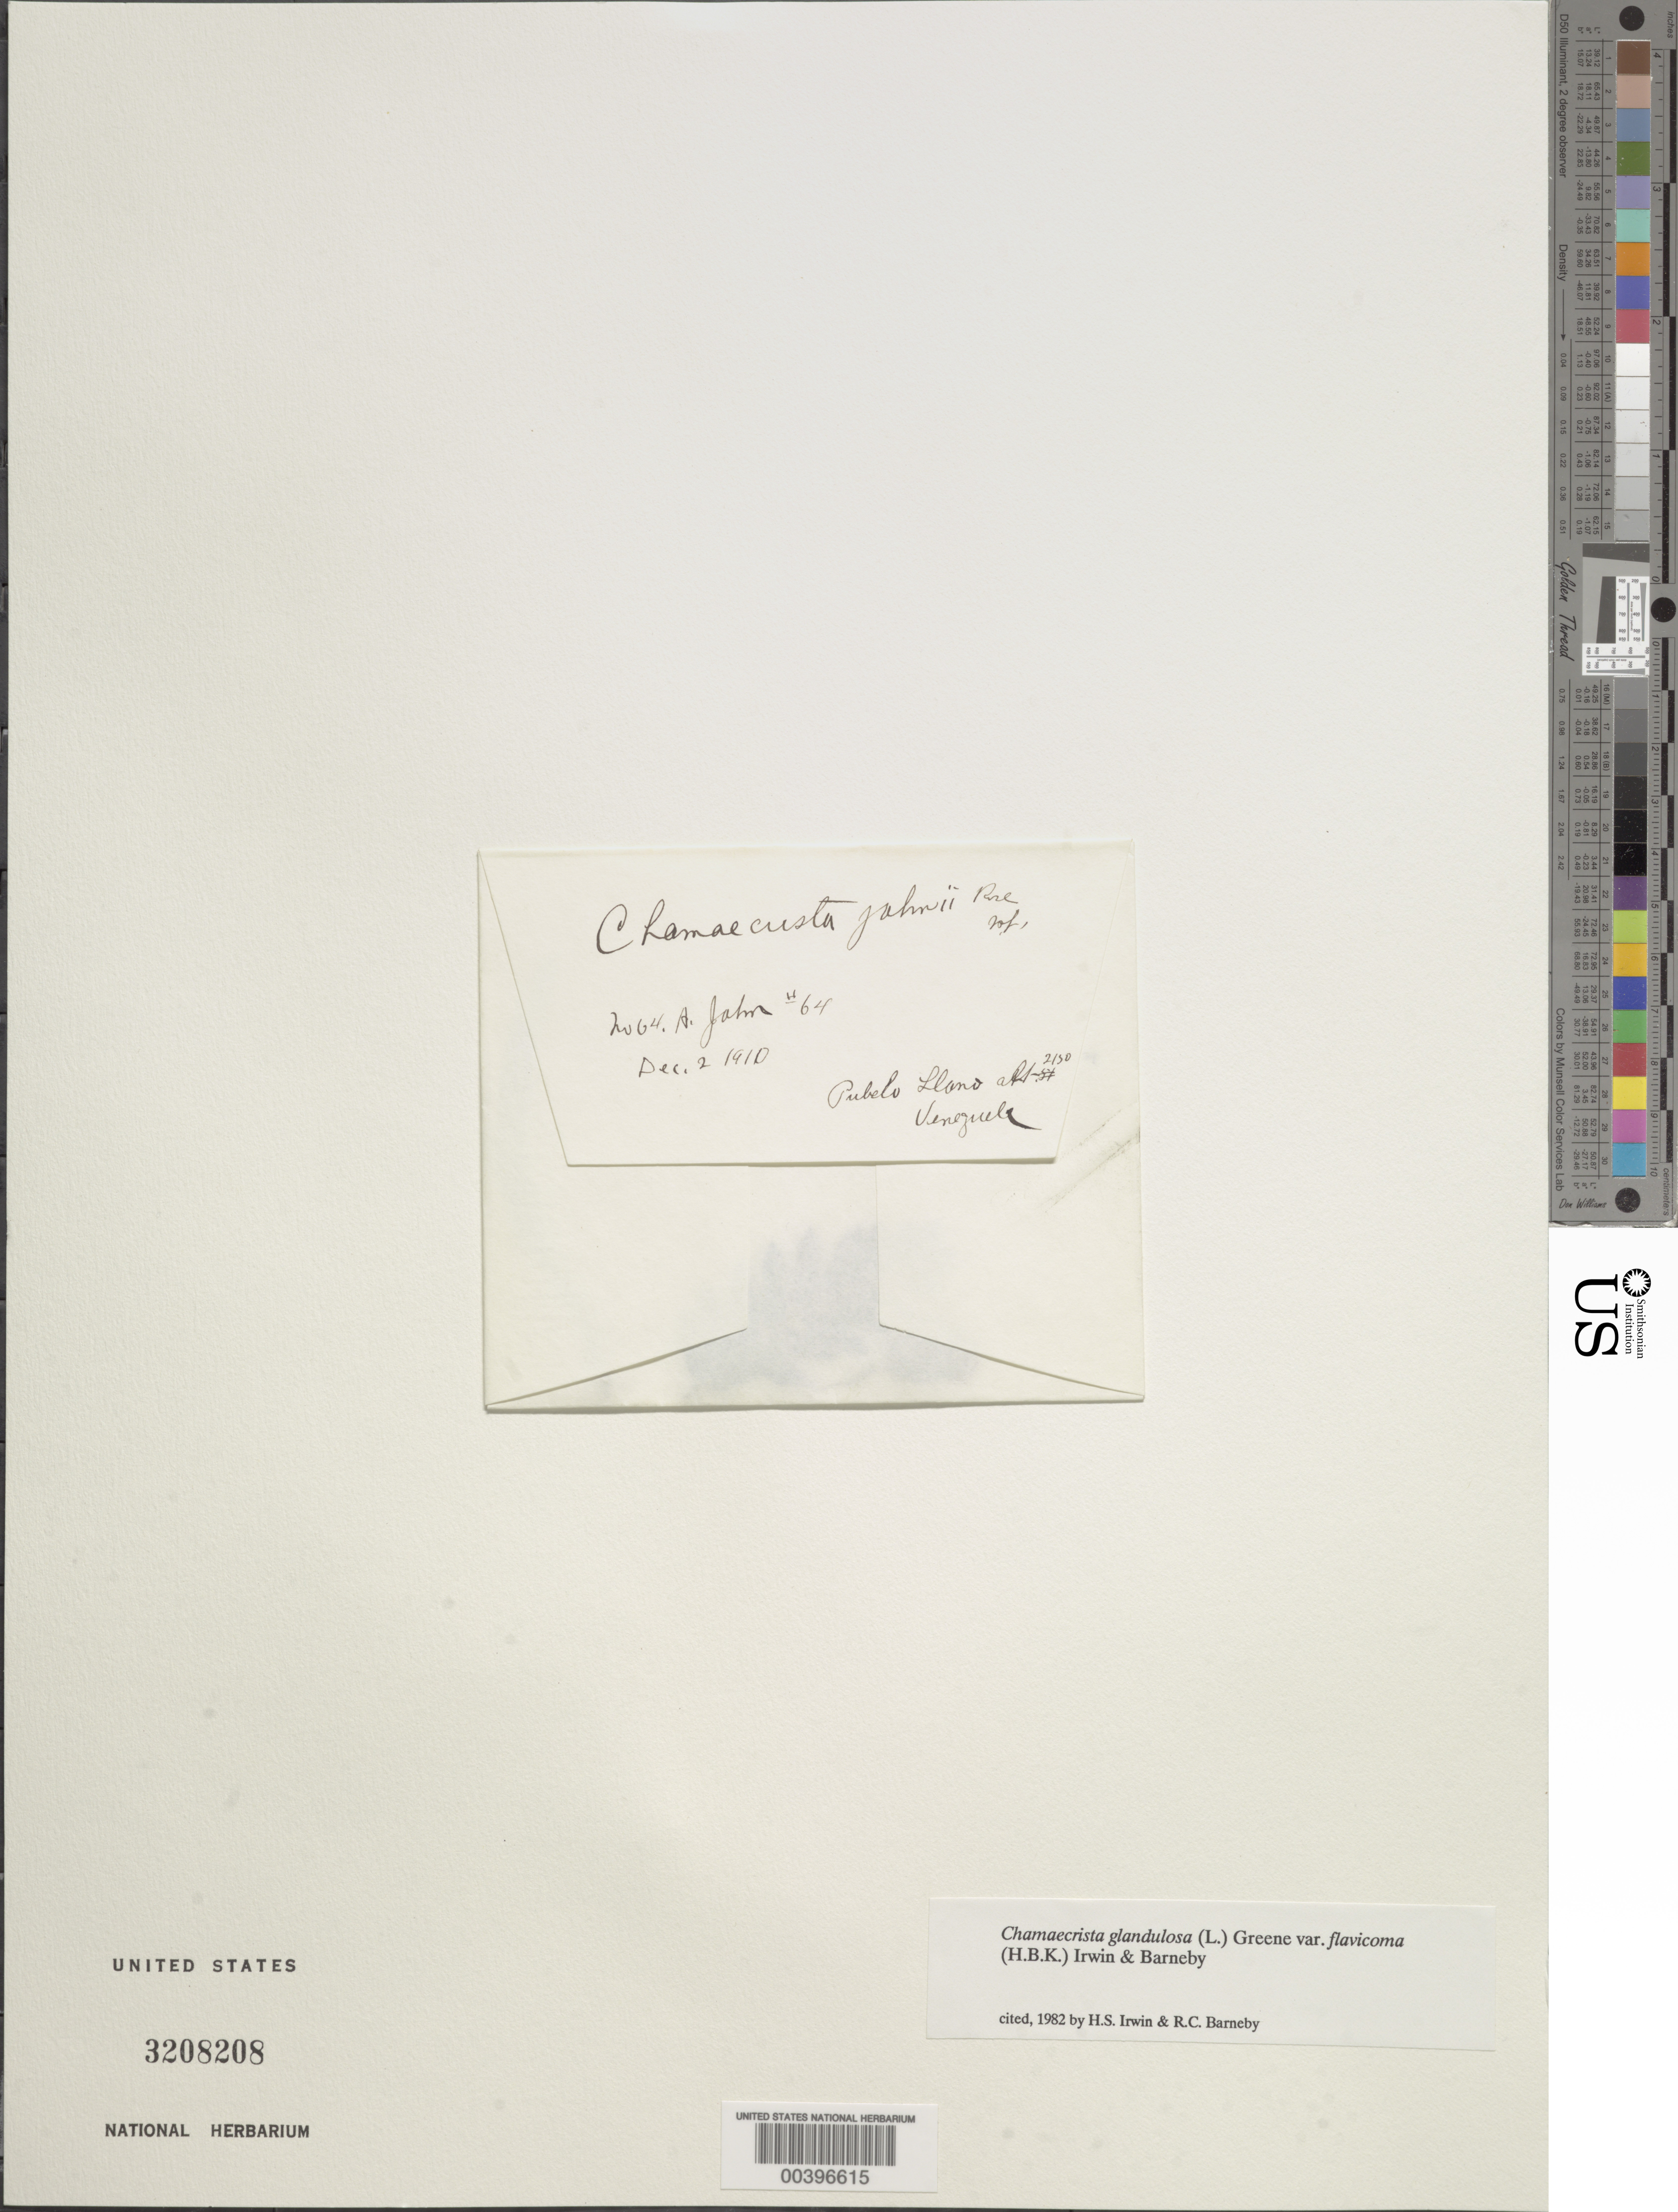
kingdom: Plantae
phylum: Tracheophyta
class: Magnoliopsida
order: Fabales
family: Fabaceae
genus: Chamaecrista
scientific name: Chamaecrista glandulosa var. flavicoma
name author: (Kunth) H.S. Irwin & Barneby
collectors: A. Jahn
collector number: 64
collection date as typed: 02 Dec 1910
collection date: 1910-12-02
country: Venezuela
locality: Pueblo llano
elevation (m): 2150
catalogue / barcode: US 3208208